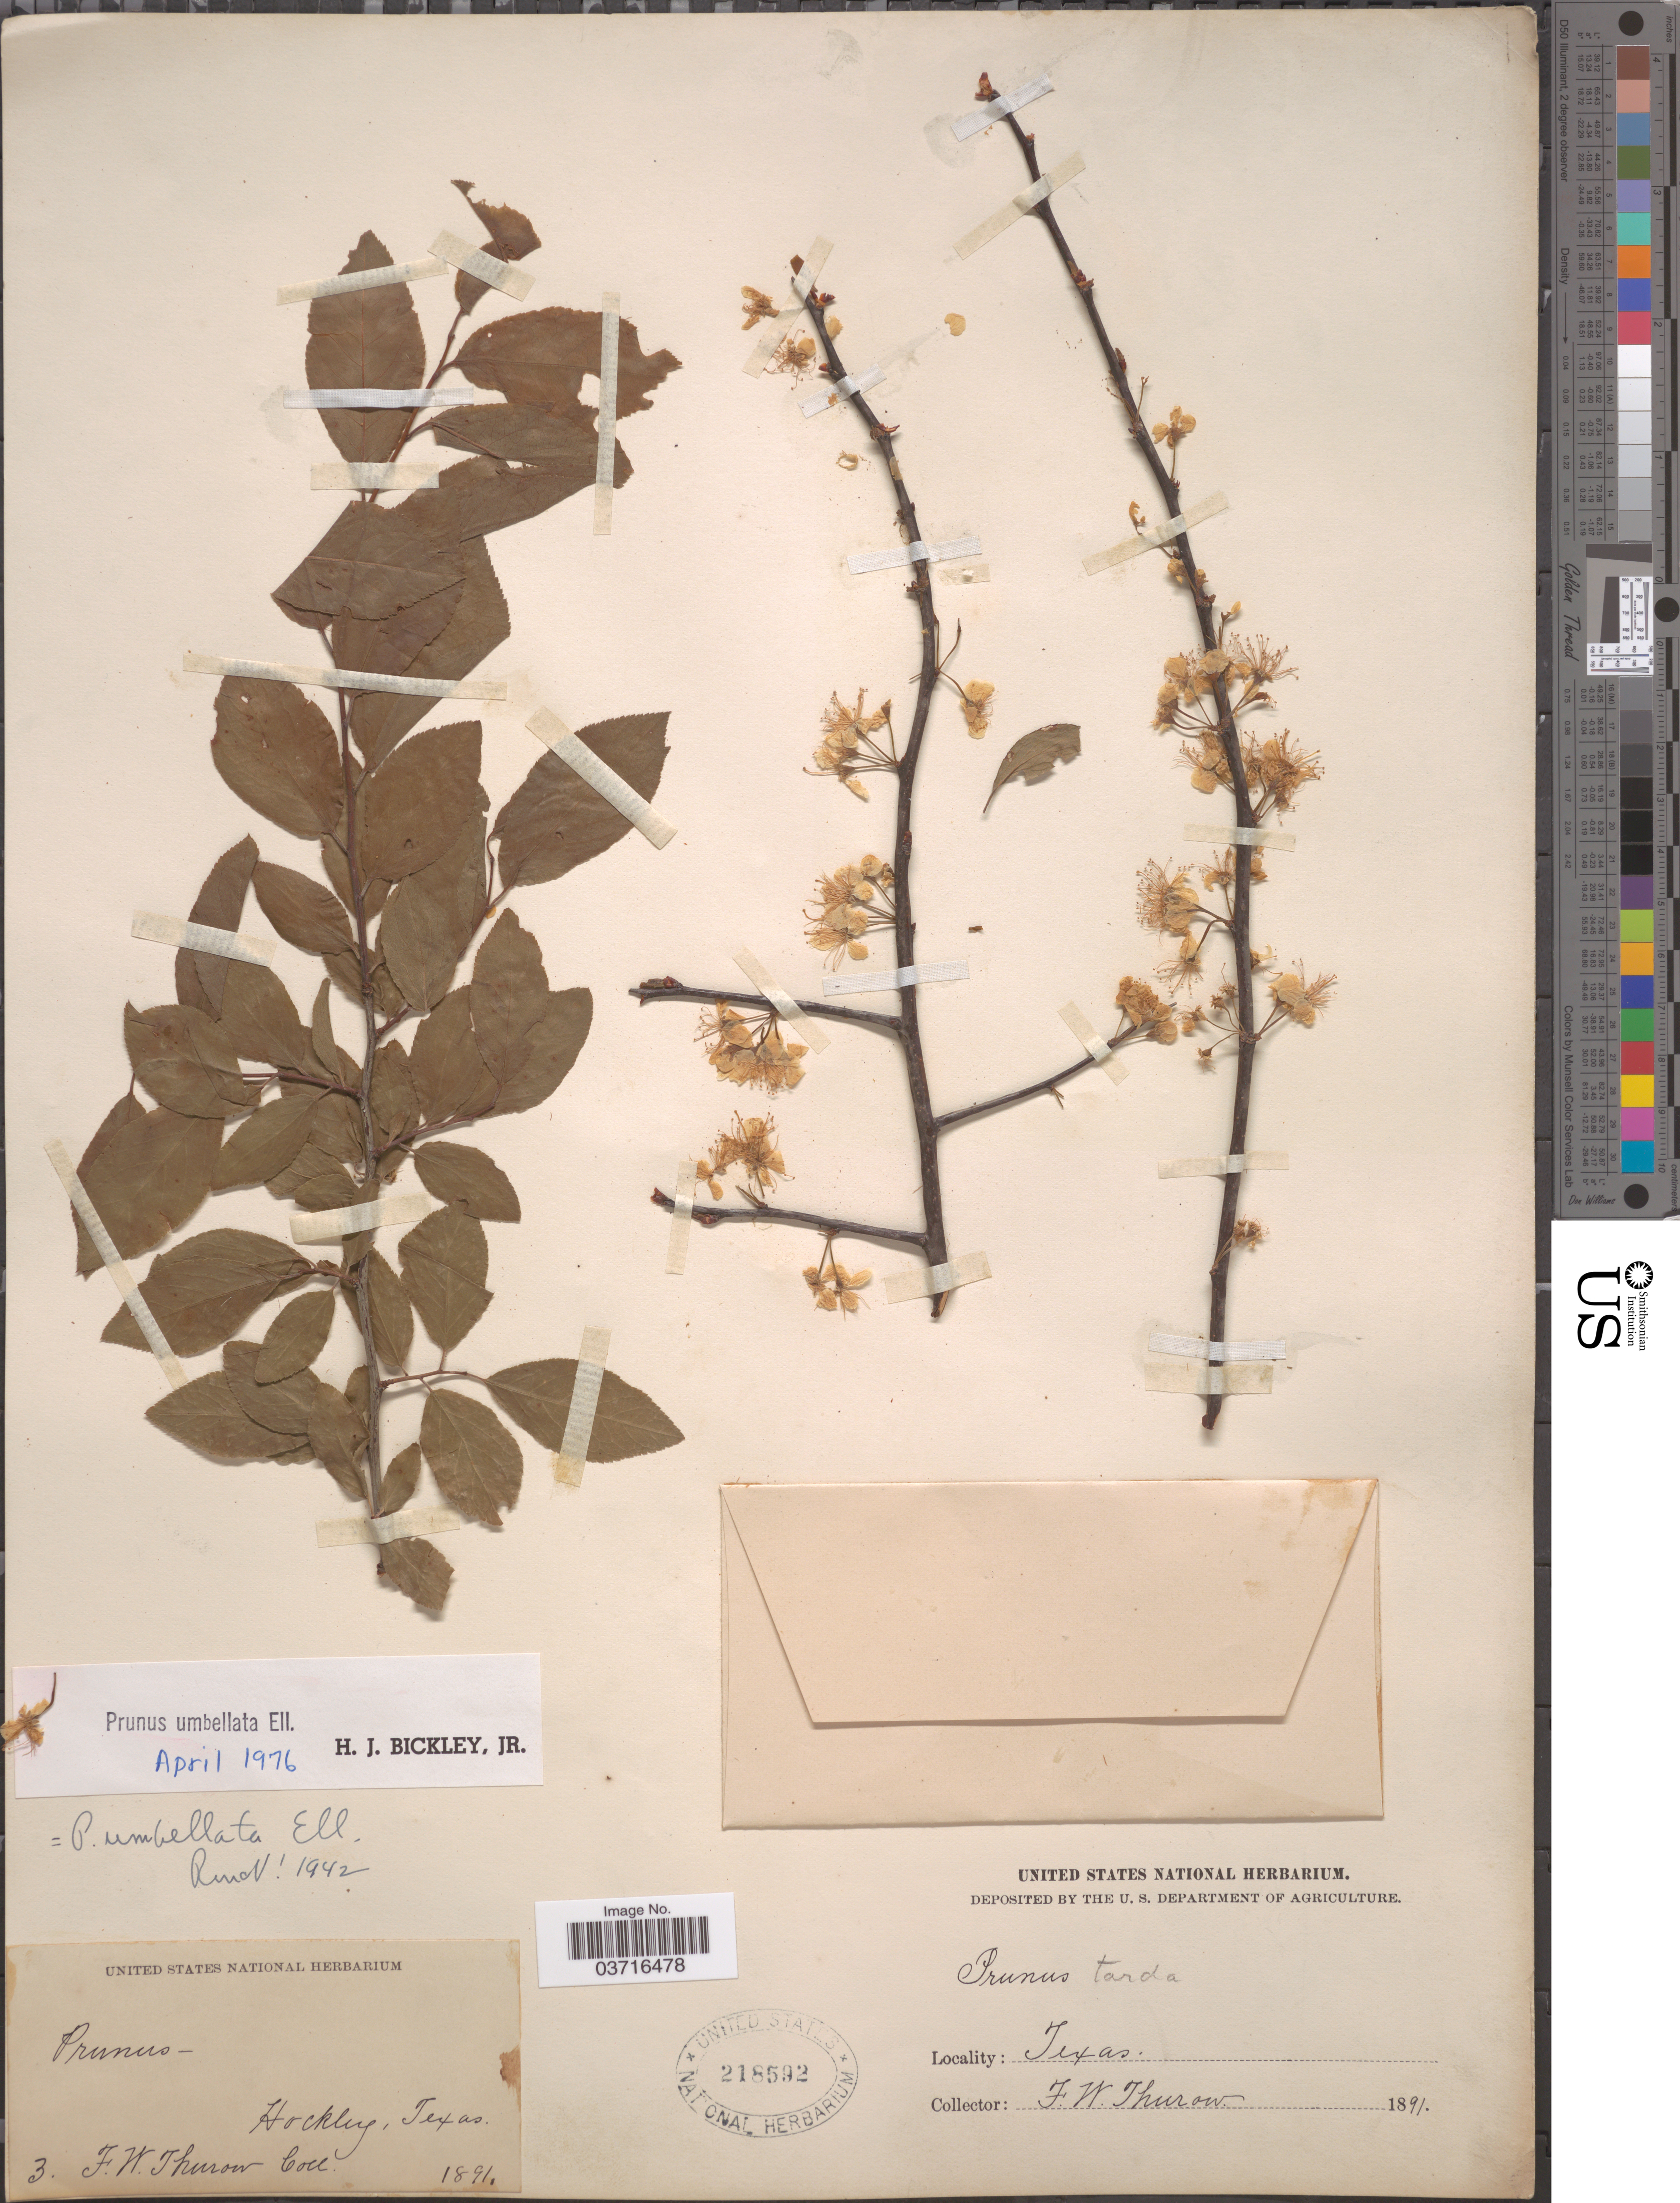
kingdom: Plantae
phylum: Tracheophyta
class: Magnoliopsida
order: Rosales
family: Rosaceae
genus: Prunus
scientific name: Prunus umbellata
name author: Elliott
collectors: F. W. Thurow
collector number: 3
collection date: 1891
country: United States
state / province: Texas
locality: Hockley.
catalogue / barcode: US 218592